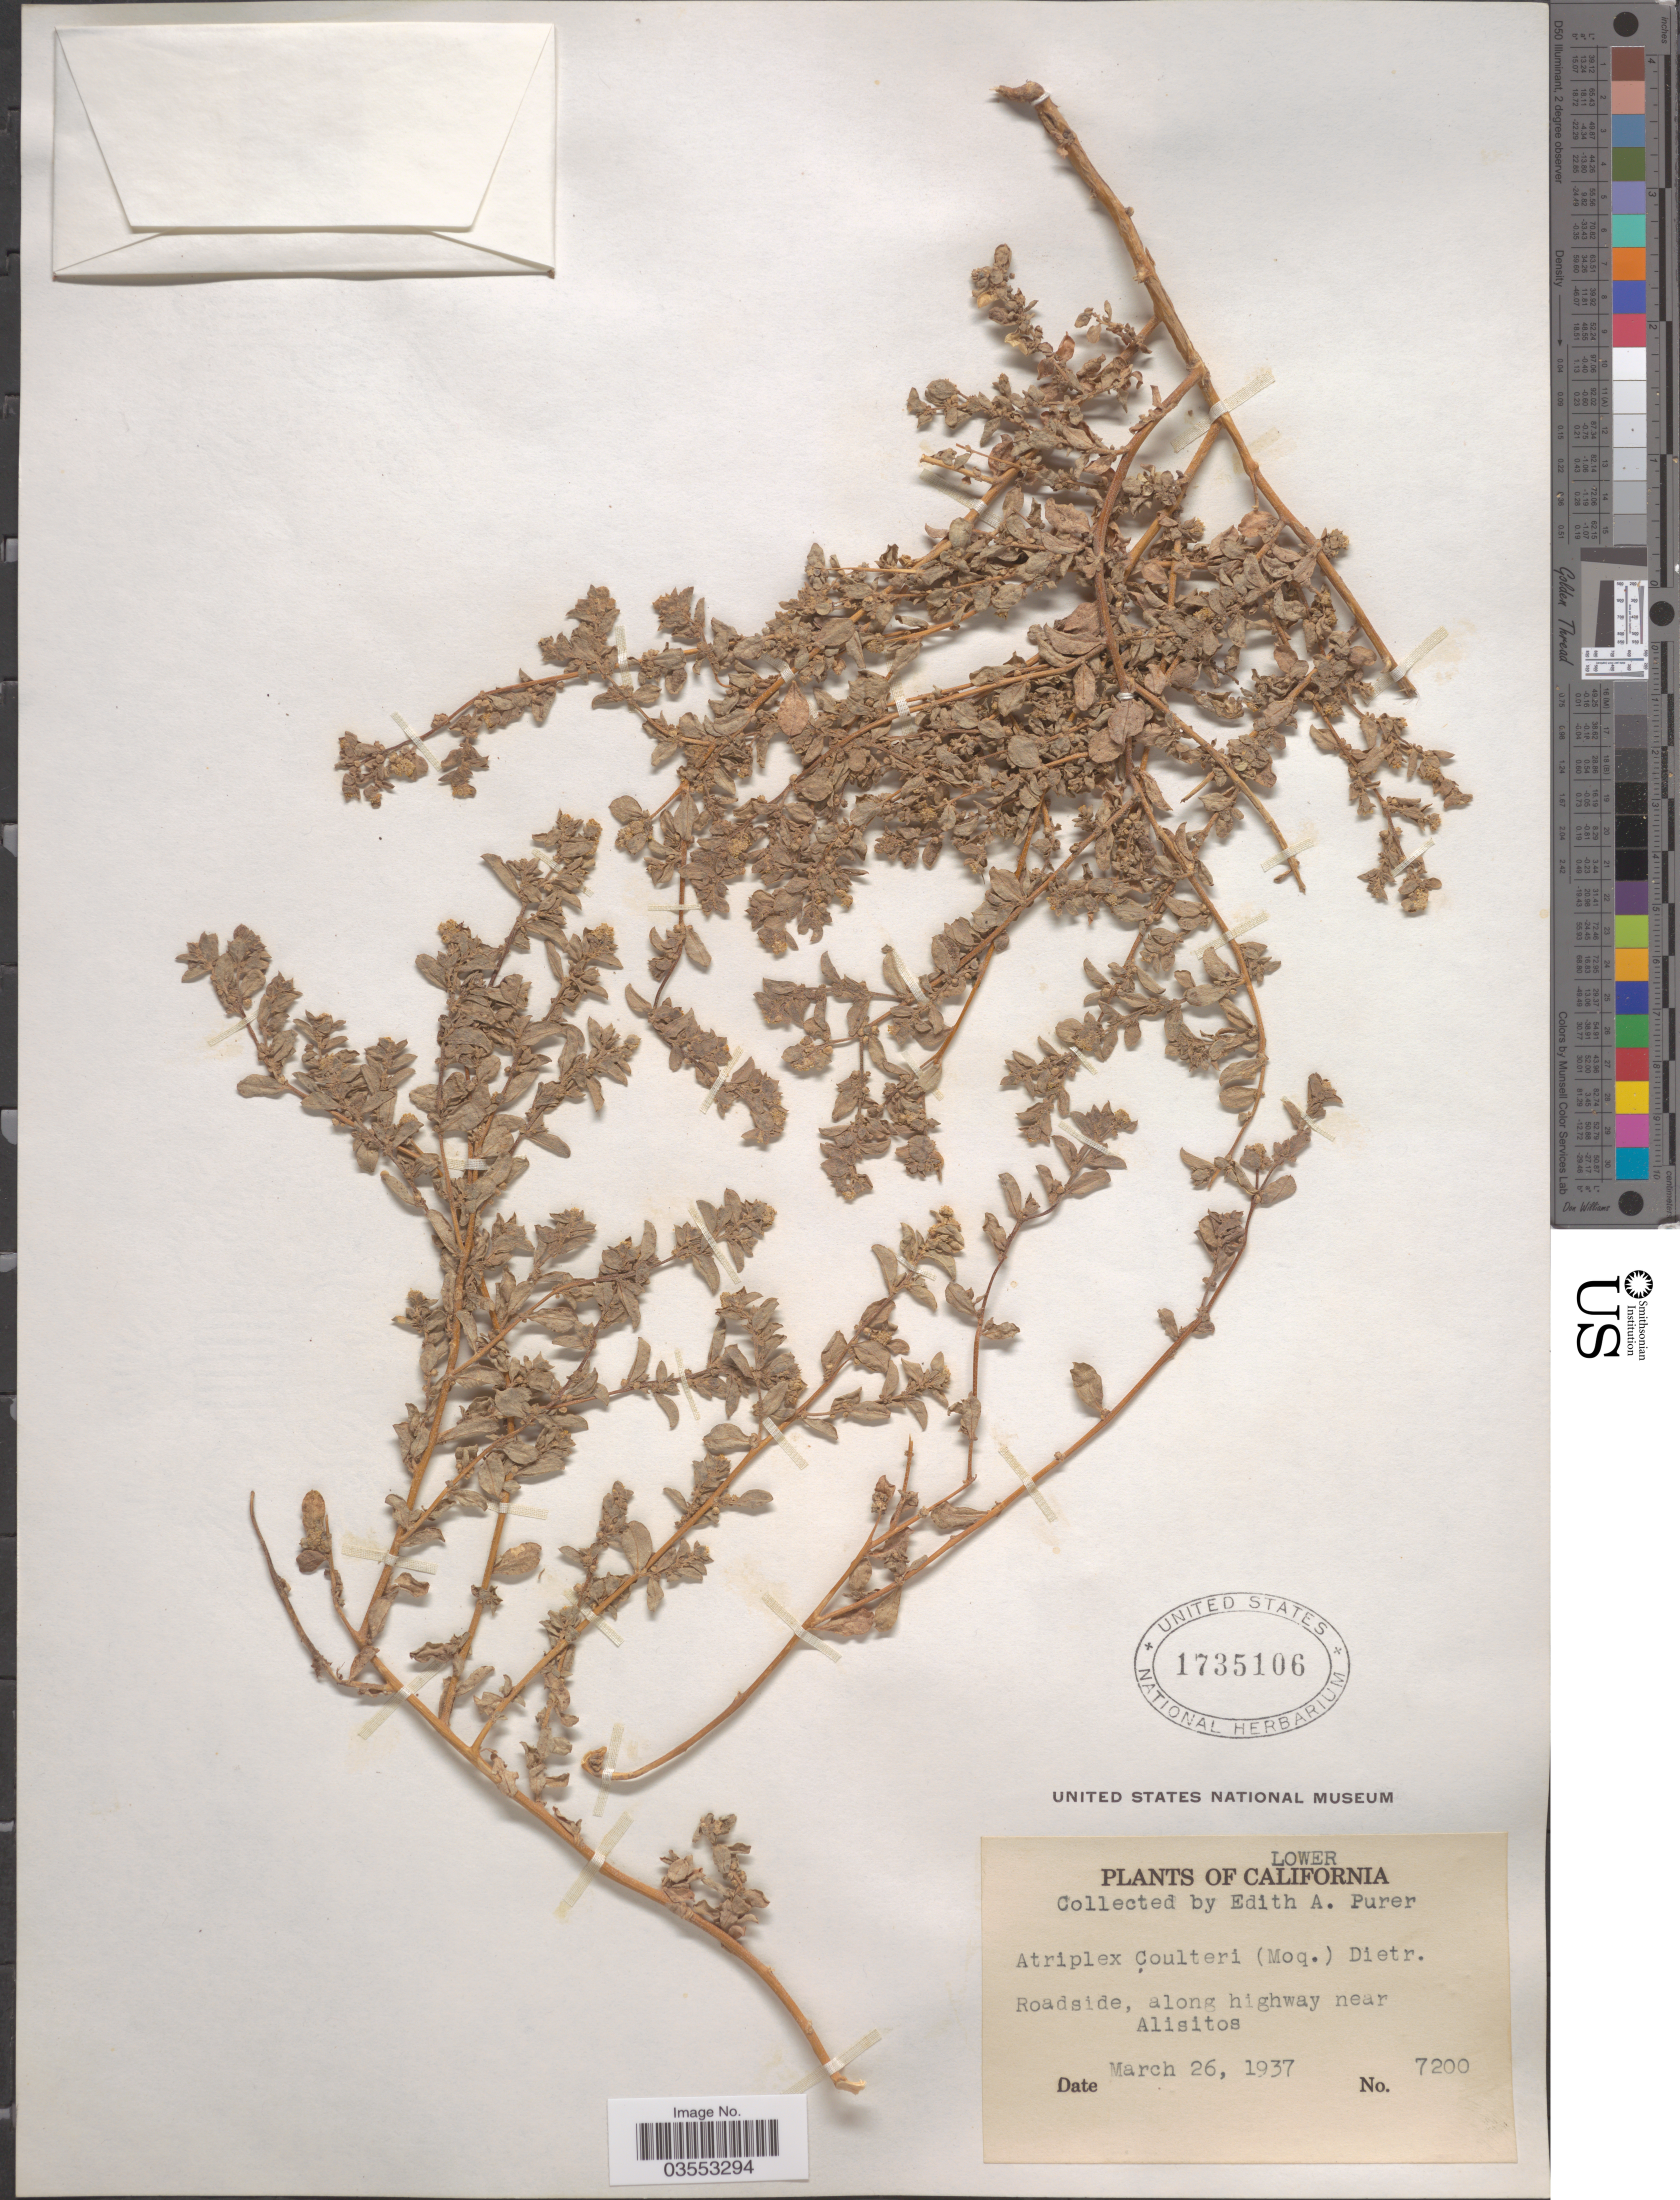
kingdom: Plantae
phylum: Tracheophyta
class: Magnoliopsida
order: Caryophyllales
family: Amaranthaceae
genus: Atriplex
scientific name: Atriplex coulteri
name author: (Moq.) D. Dietr.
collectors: E. Purer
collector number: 7200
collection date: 1937-03-26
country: Mexico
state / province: Baja California Norte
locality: Lower California. Roadside, along highway near Alisitos.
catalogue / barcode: US 1735106